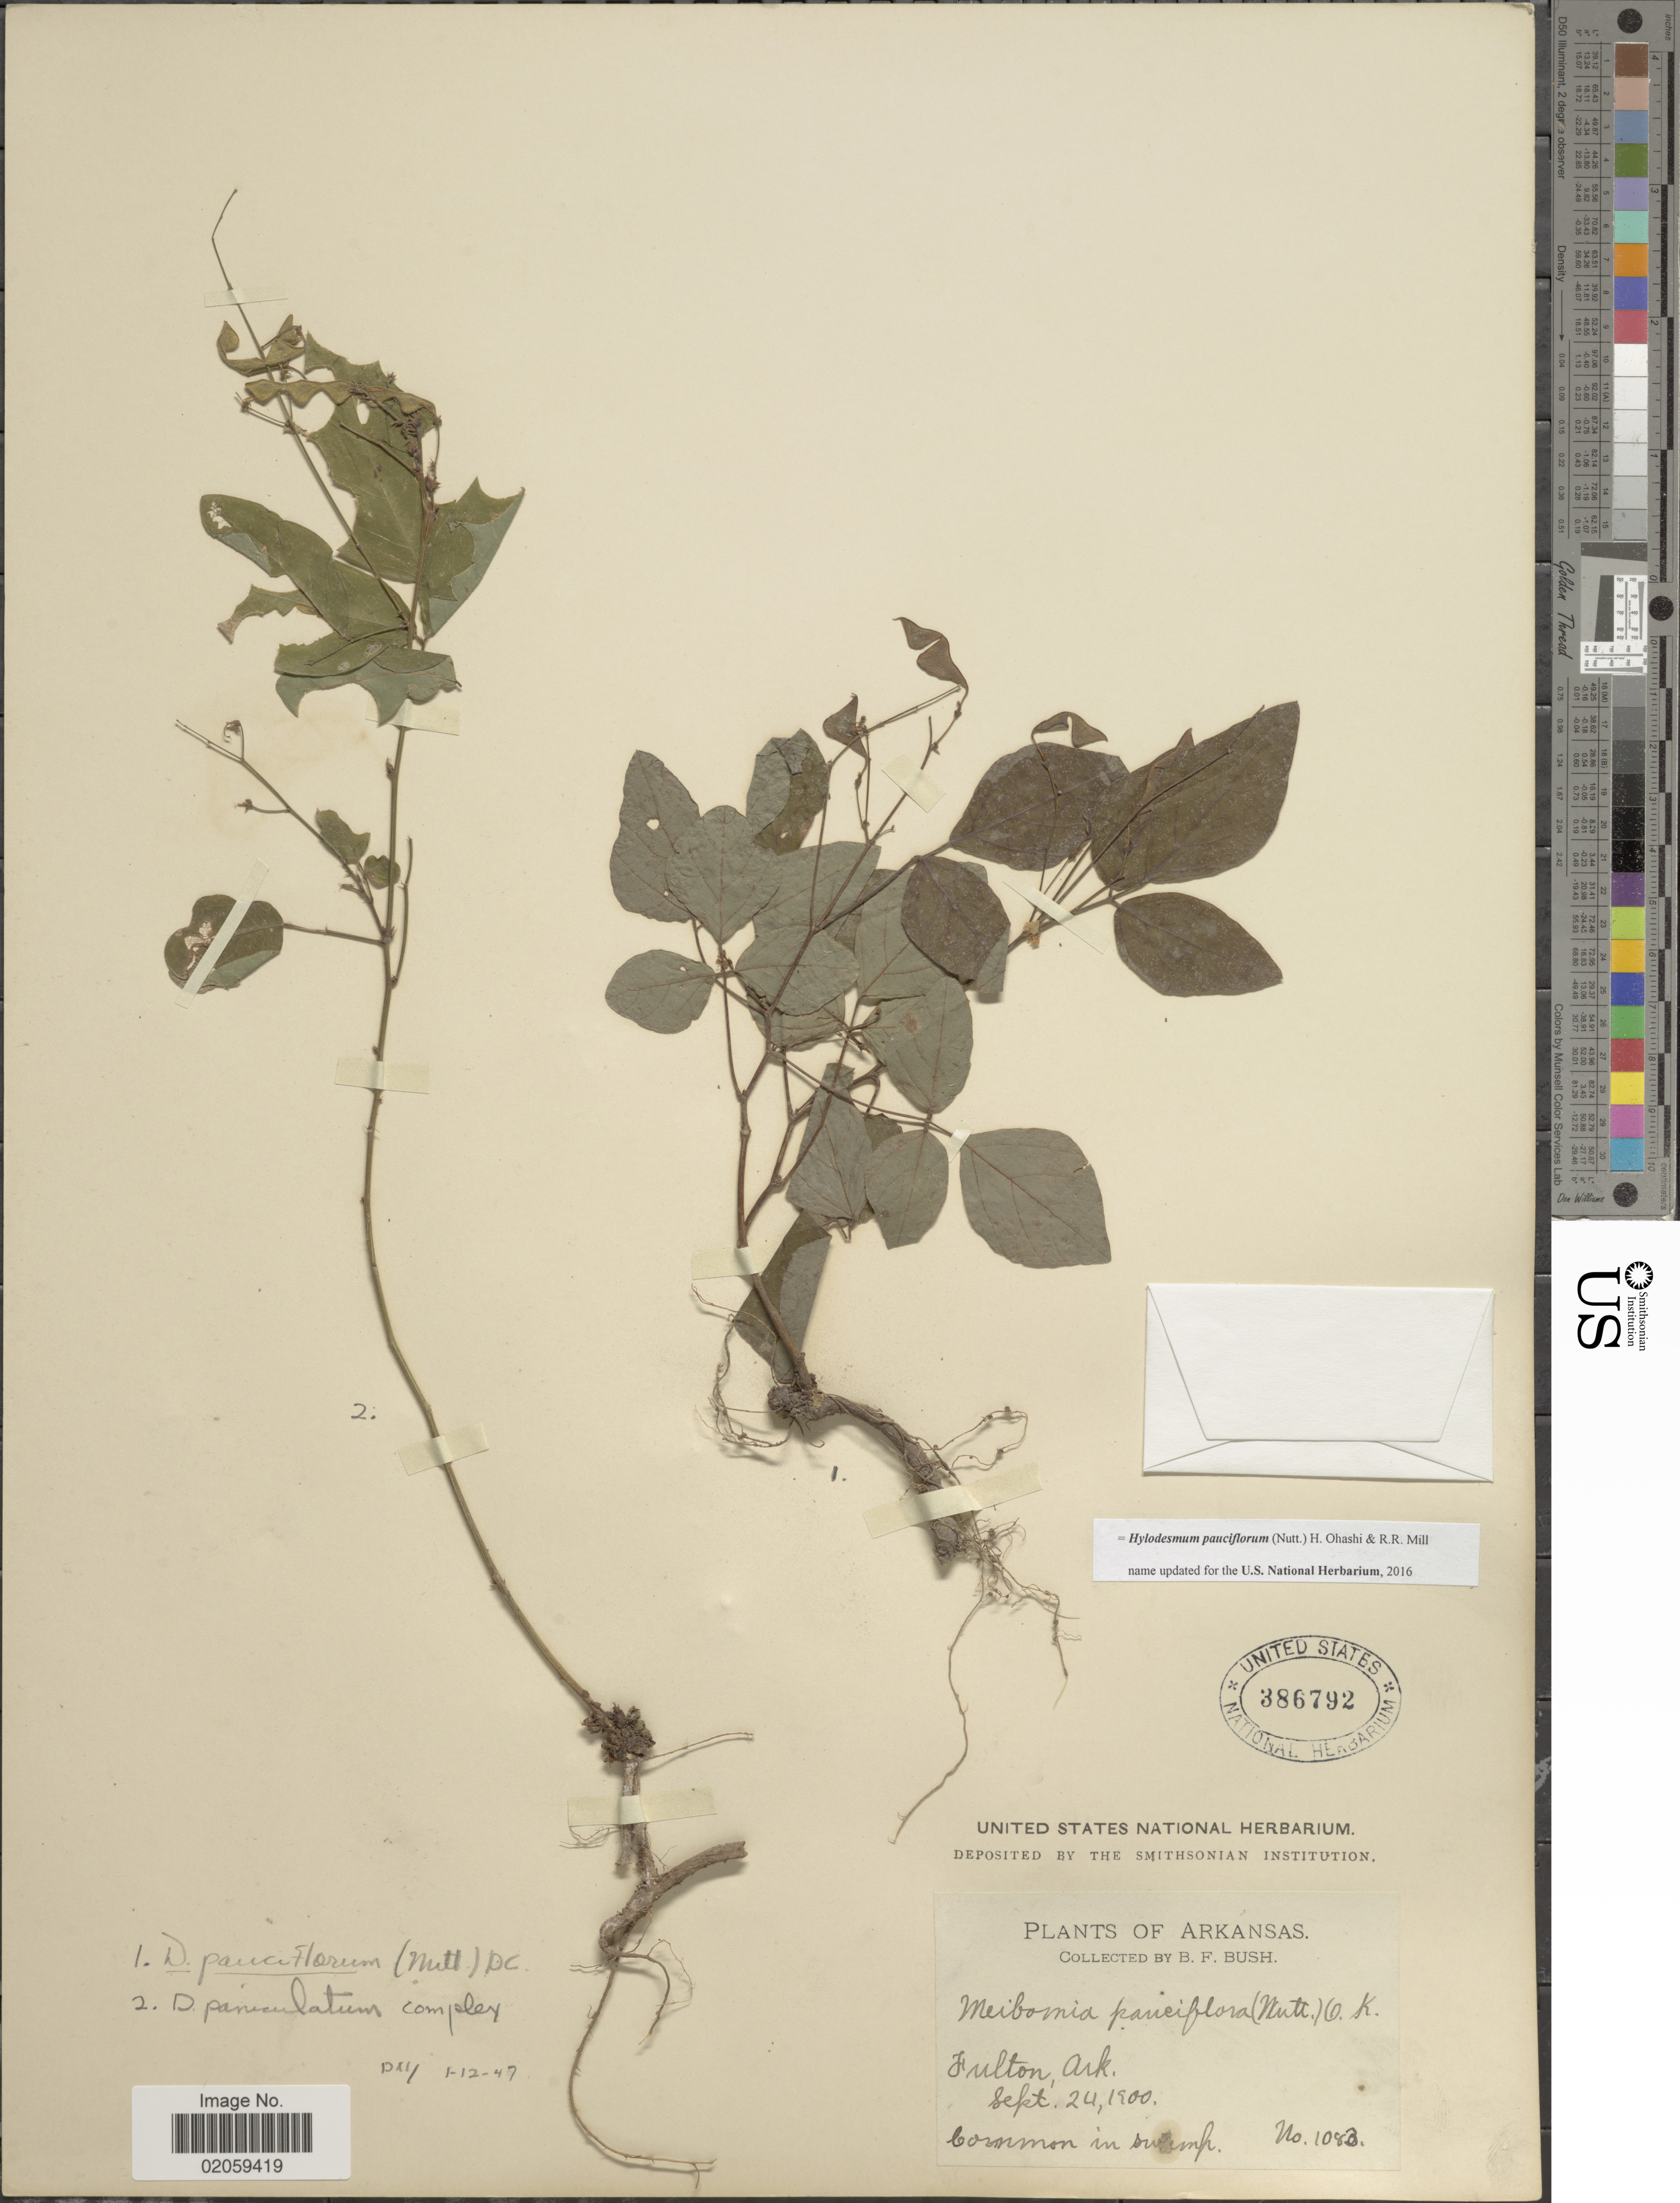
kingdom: Plantae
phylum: Tracheophyta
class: Magnoliopsida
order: Fabales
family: Fabaceae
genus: Hylodesmum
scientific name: Hylodesmum pauciflorum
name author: (Nutt.) H. Ohashi & R.R. Mill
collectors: B. F. Bush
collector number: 1083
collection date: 1900-09-24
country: United States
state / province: Arkansas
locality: Fulton, Ark.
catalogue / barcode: US 386792